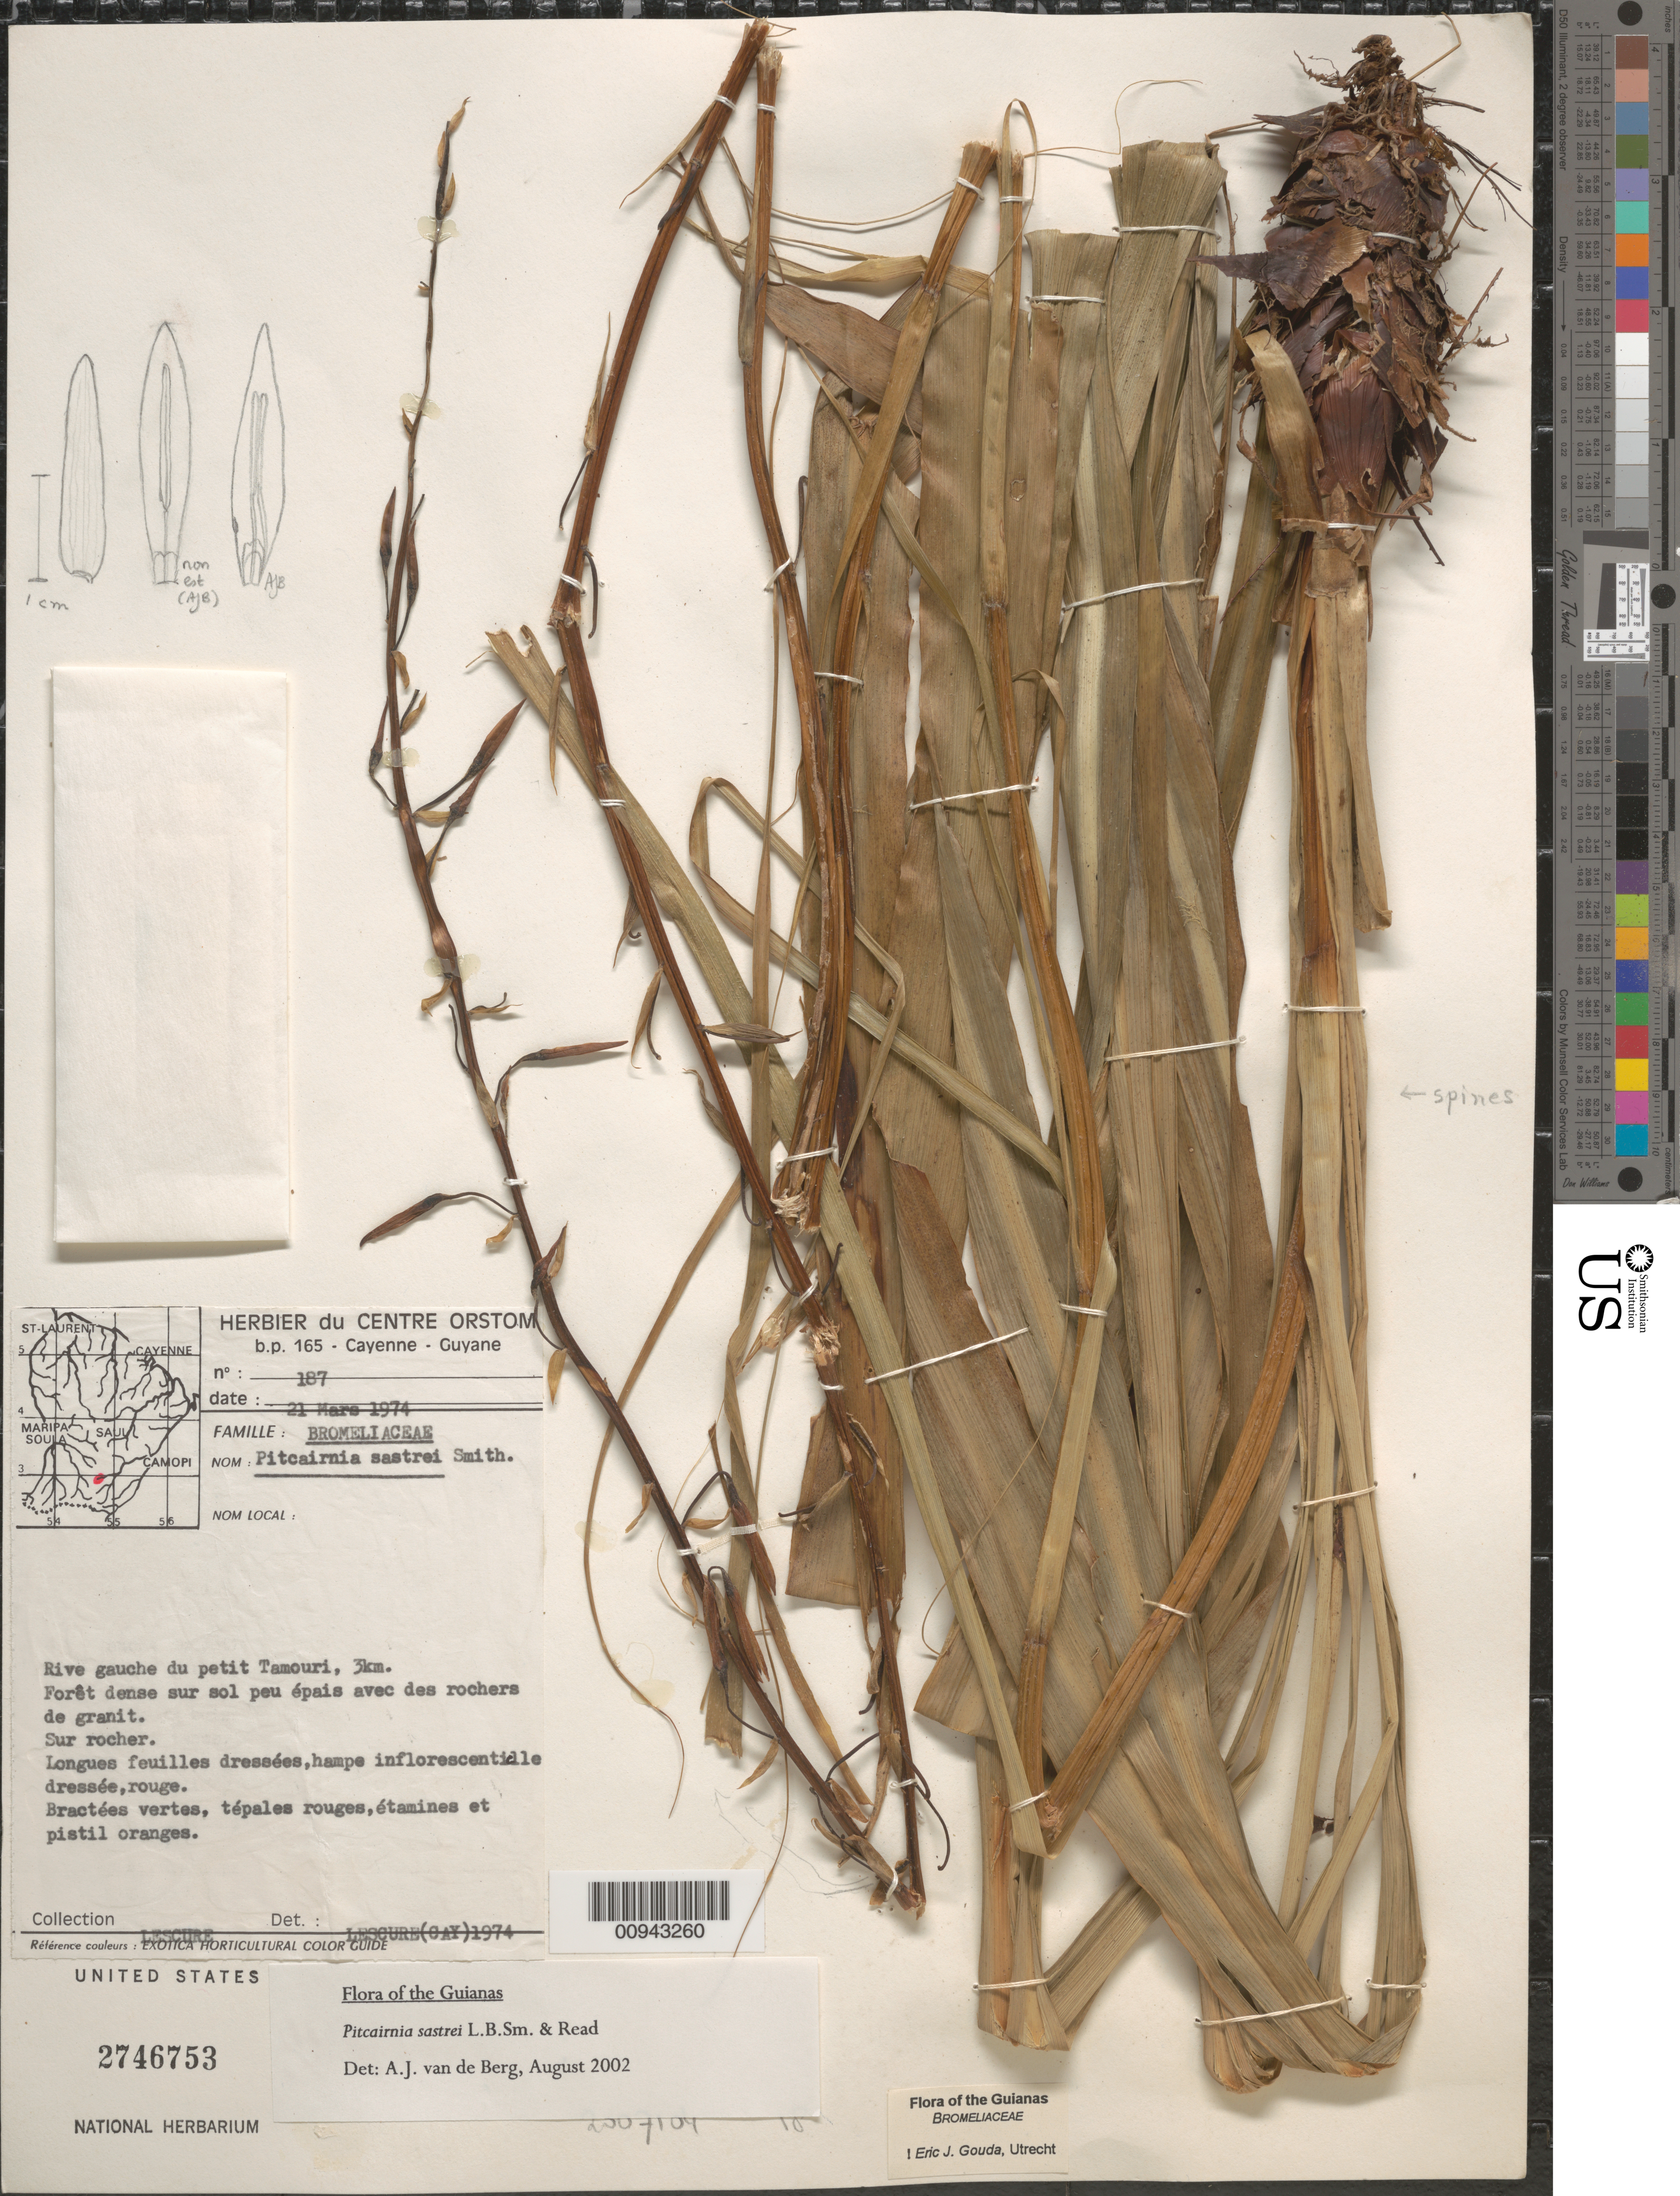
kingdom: Plantae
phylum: Tracheophyta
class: Liliopsida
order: Poales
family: Bromeliaceae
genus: Pitcairnia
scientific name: Pitcairnia sastrei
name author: L.B. Sm. & Read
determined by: Gouda, E. J.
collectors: J.-P. Lescure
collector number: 187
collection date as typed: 21-Mar-74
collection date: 1974-03-21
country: French Guiana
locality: Petit Tamouri, 3 km, rive gauche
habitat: Forêt dense sur sol peu épais avec des rochers de granit. Sur rocher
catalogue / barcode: US 2746753